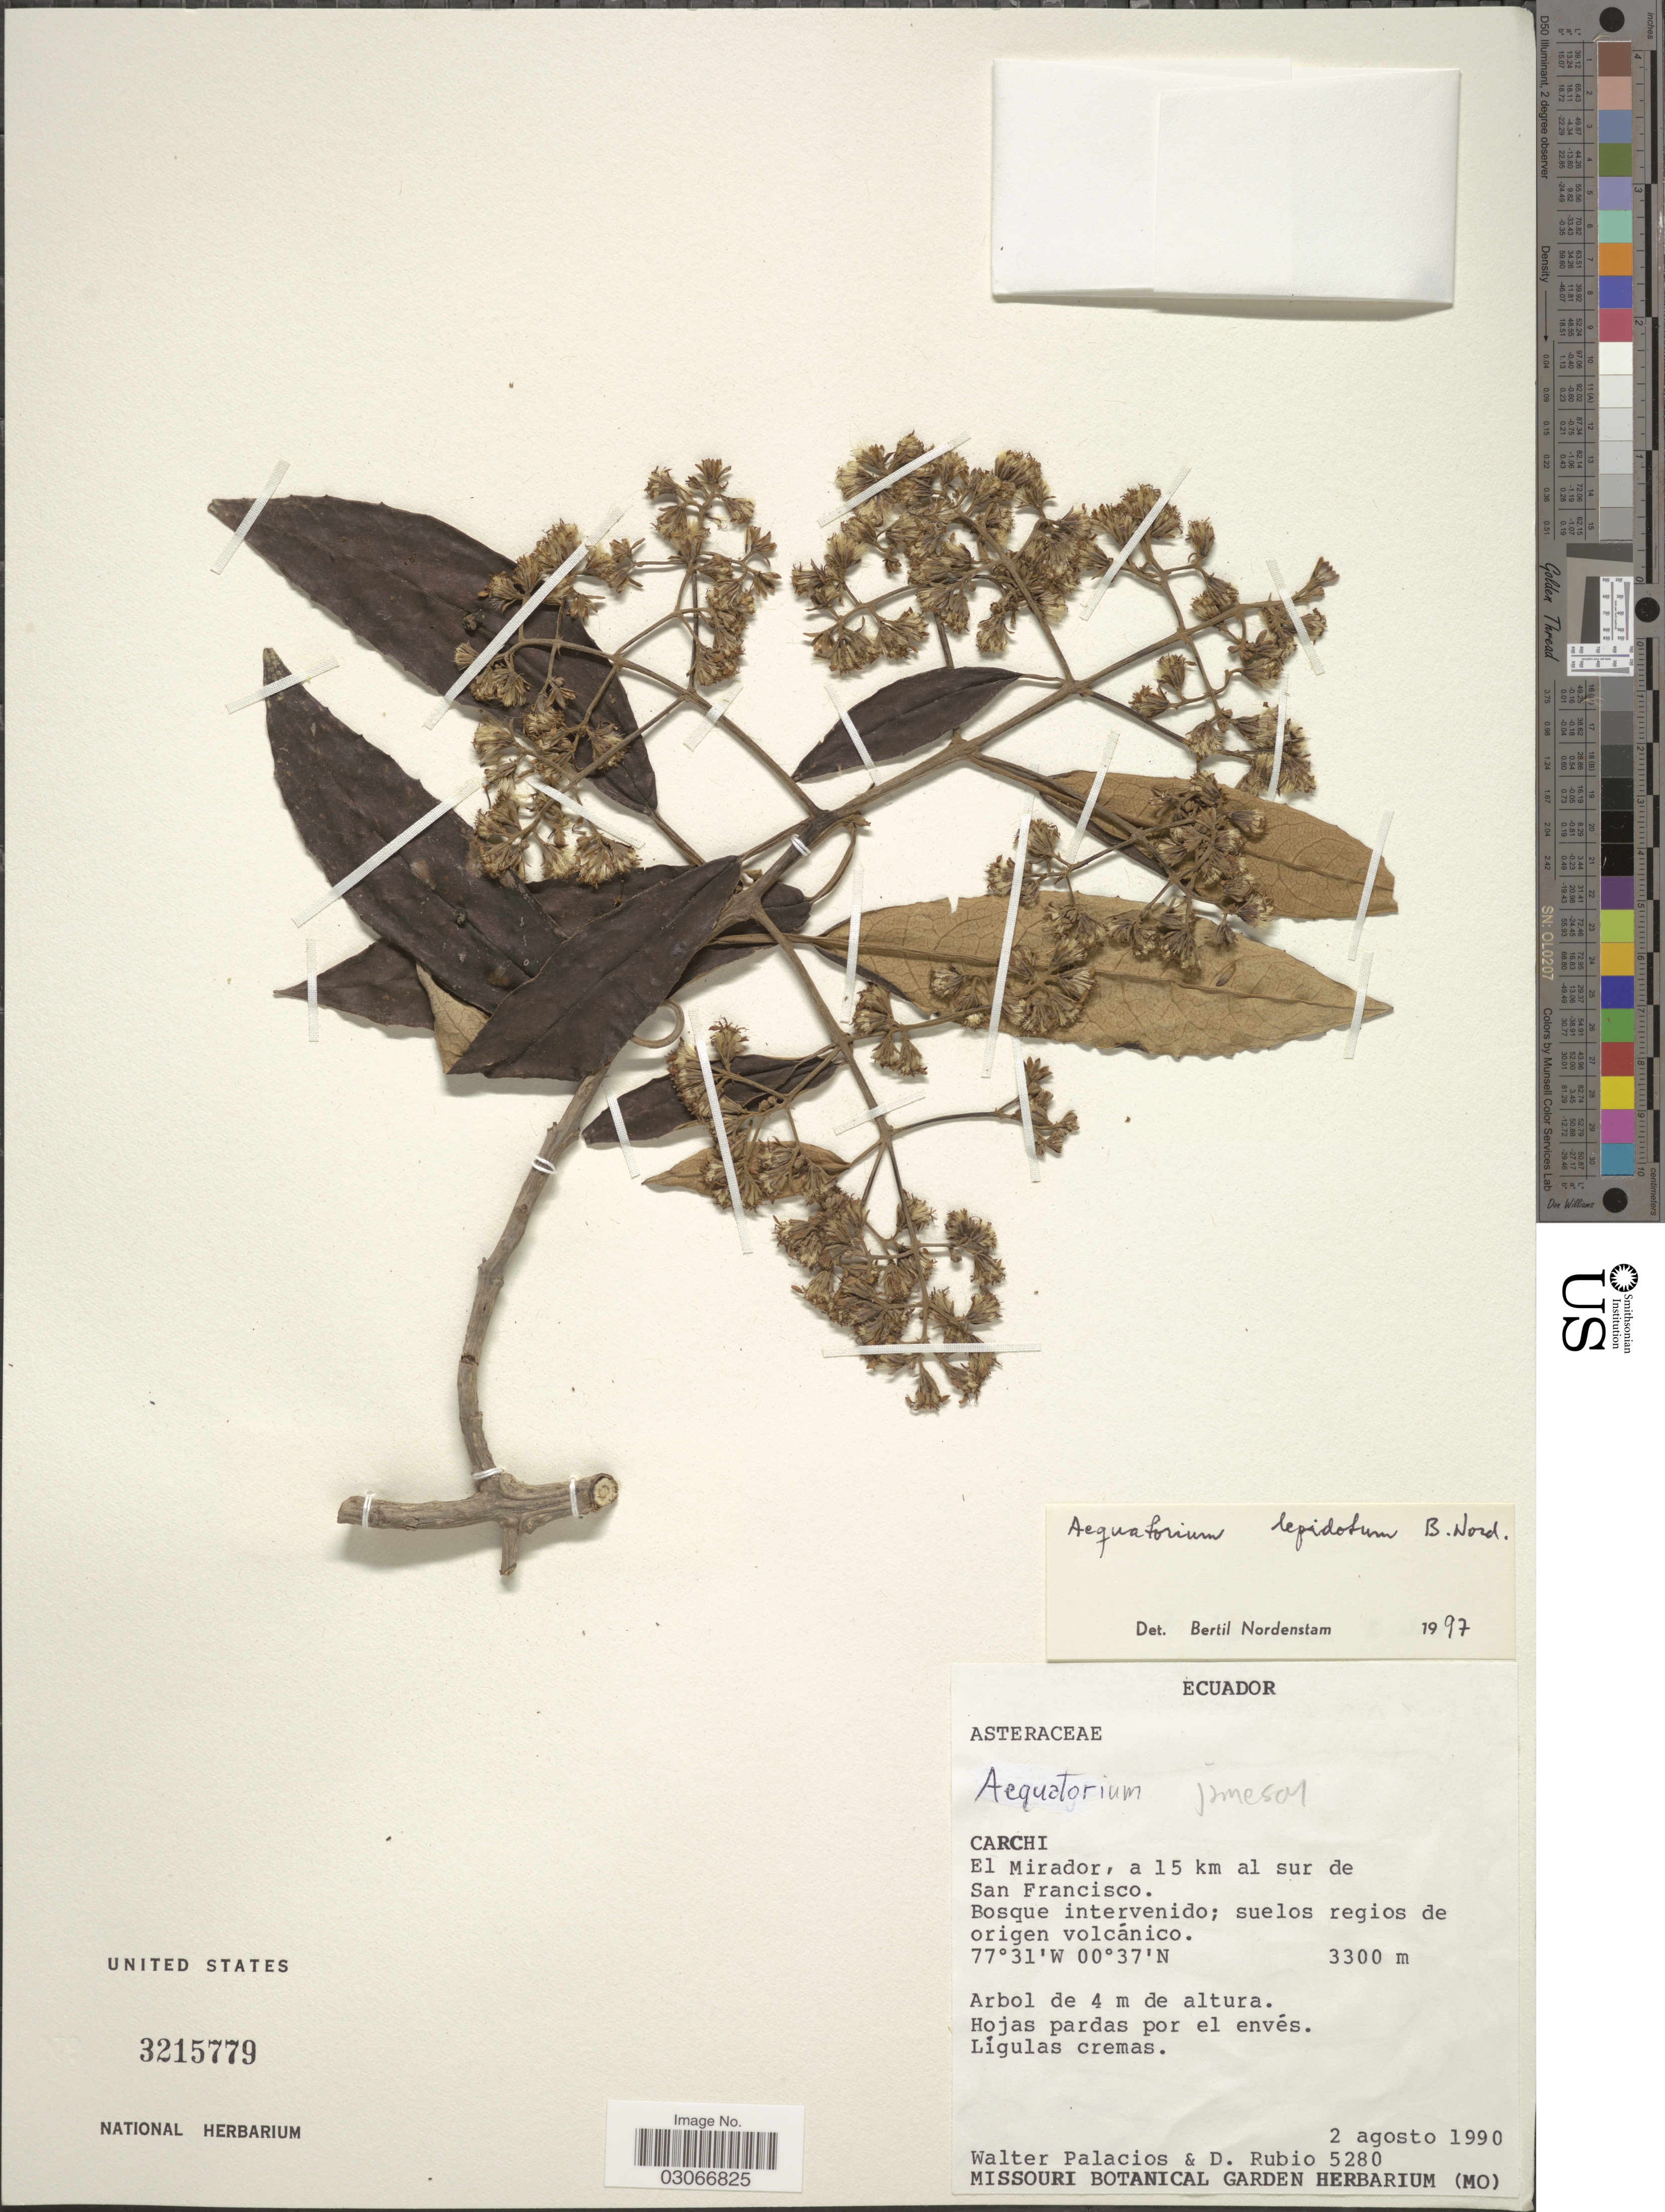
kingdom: Plantae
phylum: Tracheophyta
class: Magnoliopsida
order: Asterales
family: Asteraceae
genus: Aequatorium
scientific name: Aequatorium lepidotum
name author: B. Nord.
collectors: W. Palacios & D. Rubio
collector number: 5280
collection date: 1990-08-02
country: Ecuador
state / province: Carchi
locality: El Mirador, a 15 km al sur de San Francisco.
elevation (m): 3300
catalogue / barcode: US 3215779